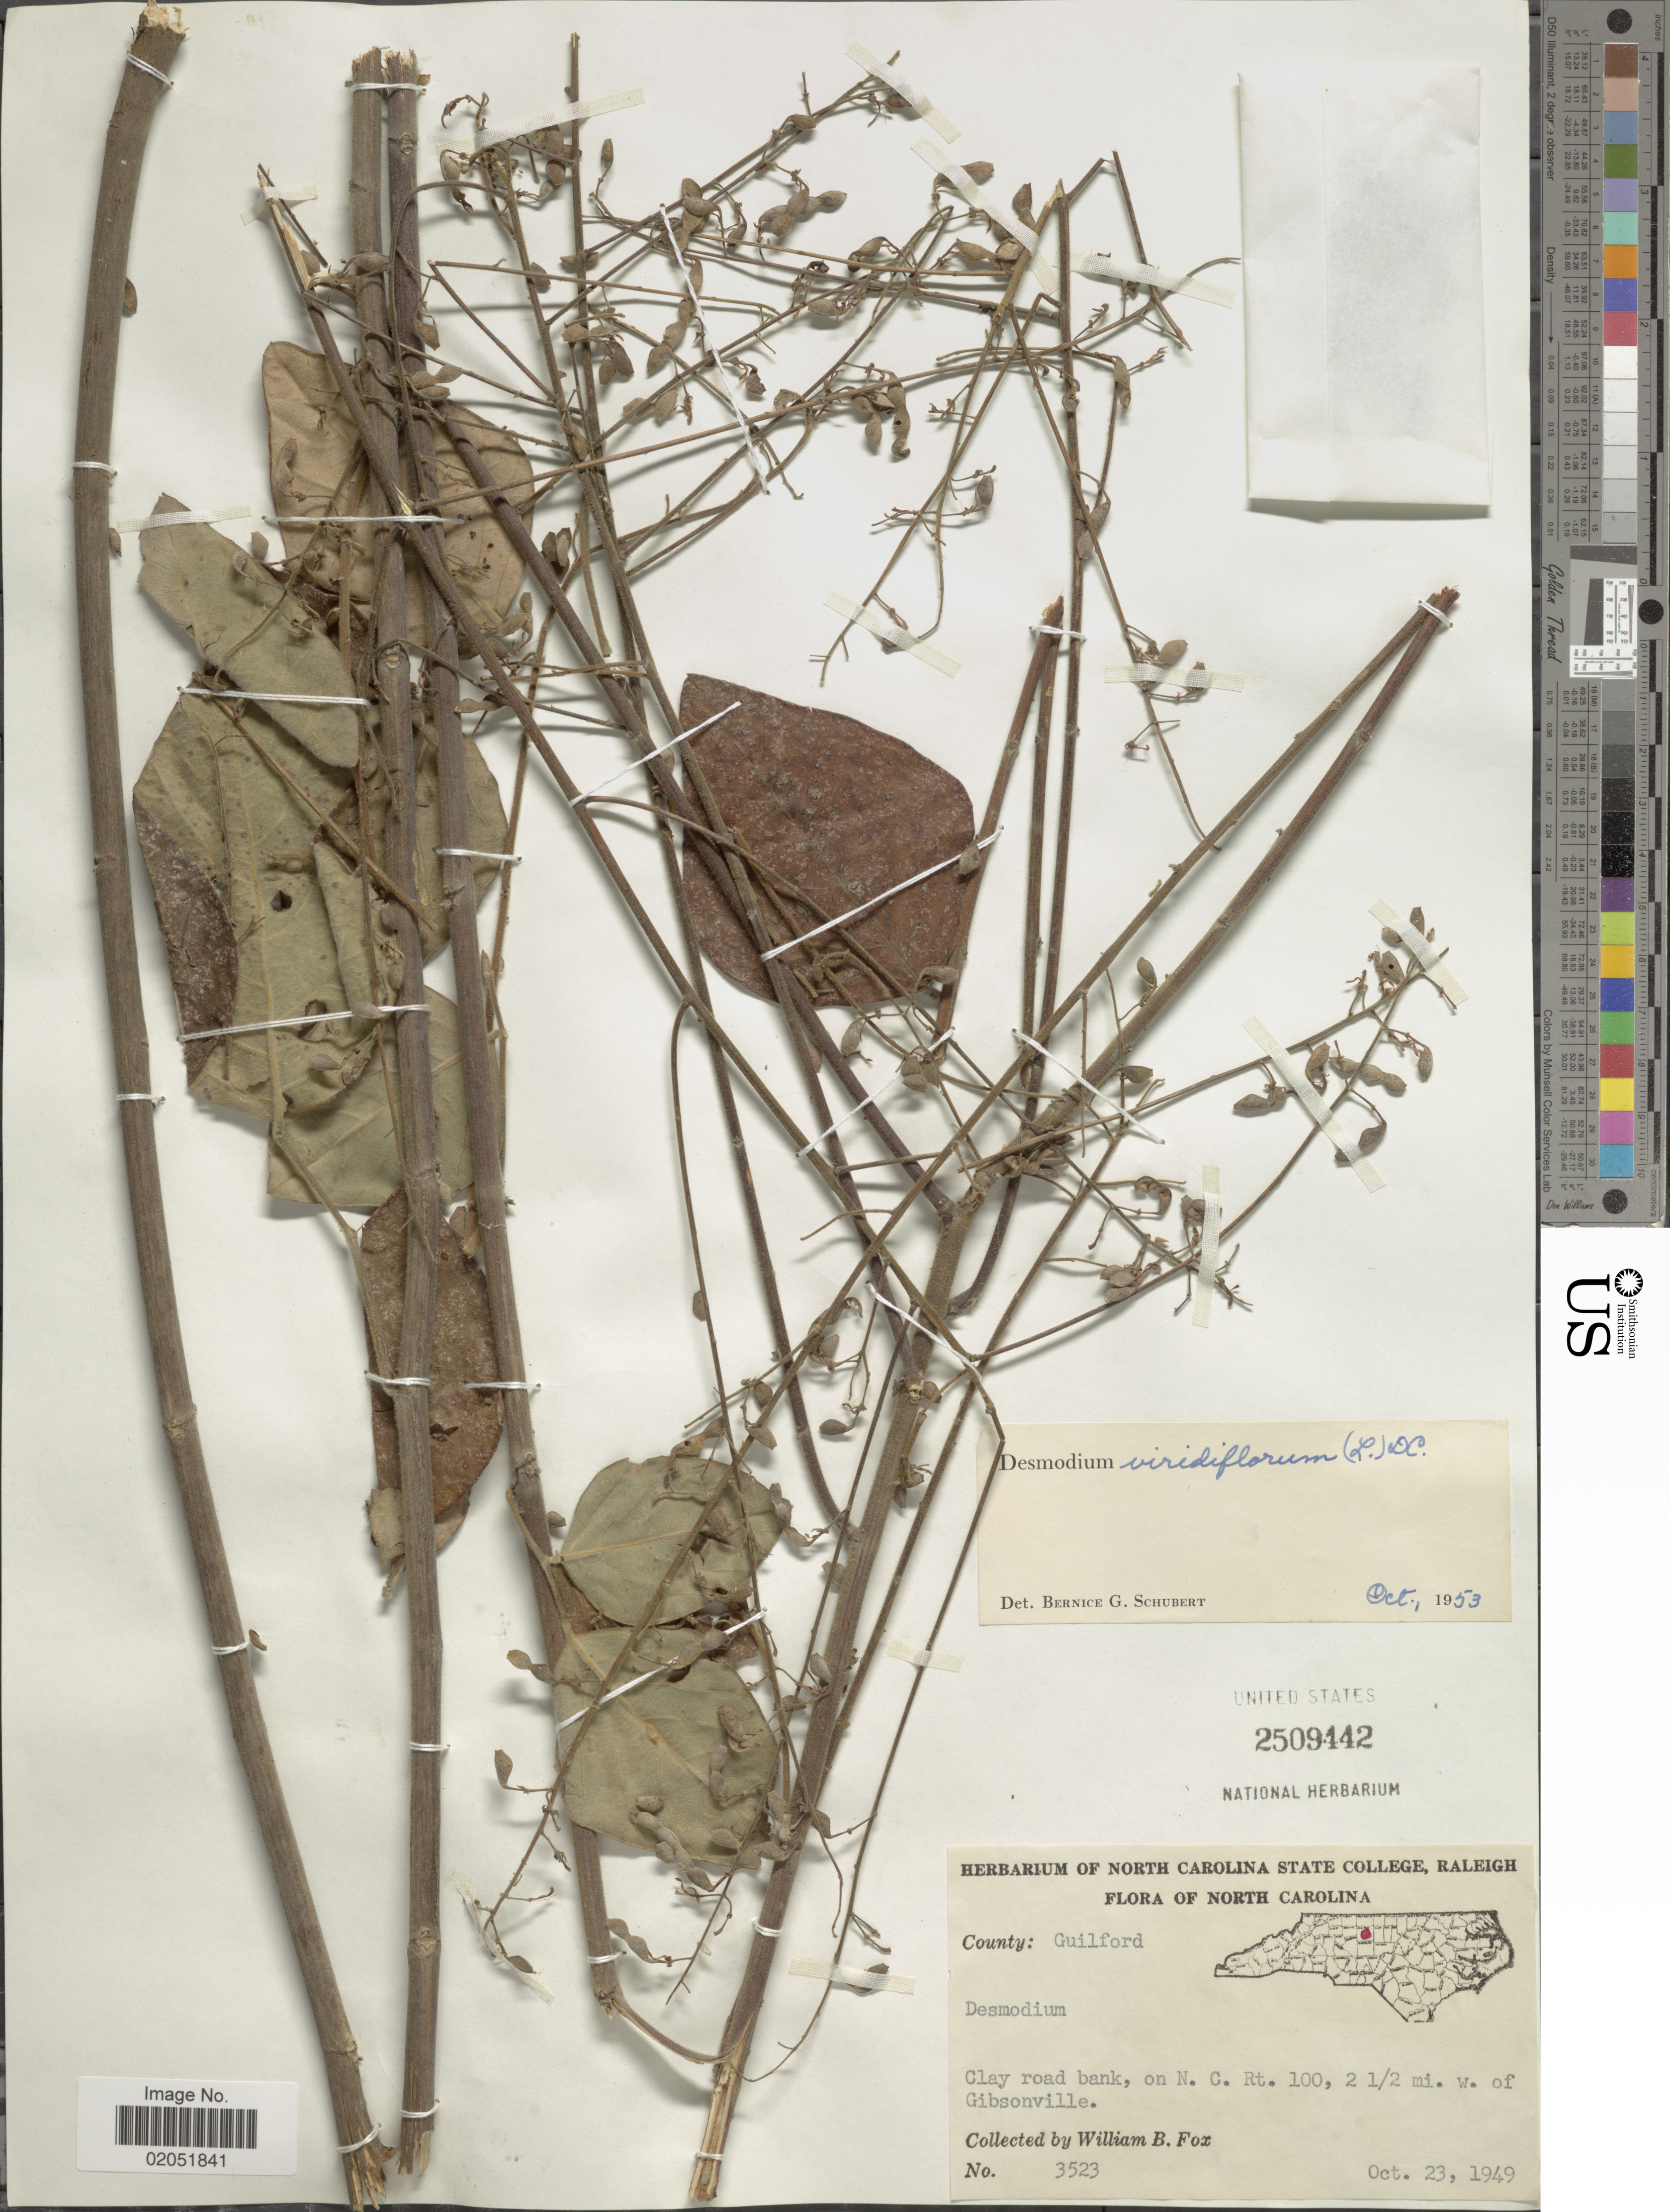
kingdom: Plantae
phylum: Tracheophyta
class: Magnoliopsida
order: Fabales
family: Fabaceae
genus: Desmodium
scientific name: Desmodium viridiflorum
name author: (L.) DC.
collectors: W. B. Fox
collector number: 3523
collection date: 1949-10-23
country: United States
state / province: North Carolina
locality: North Carolina, Clay road bank, on N.C. Rt. 100, 2 1/2 w.of Gibsonville.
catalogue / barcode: US 2509442